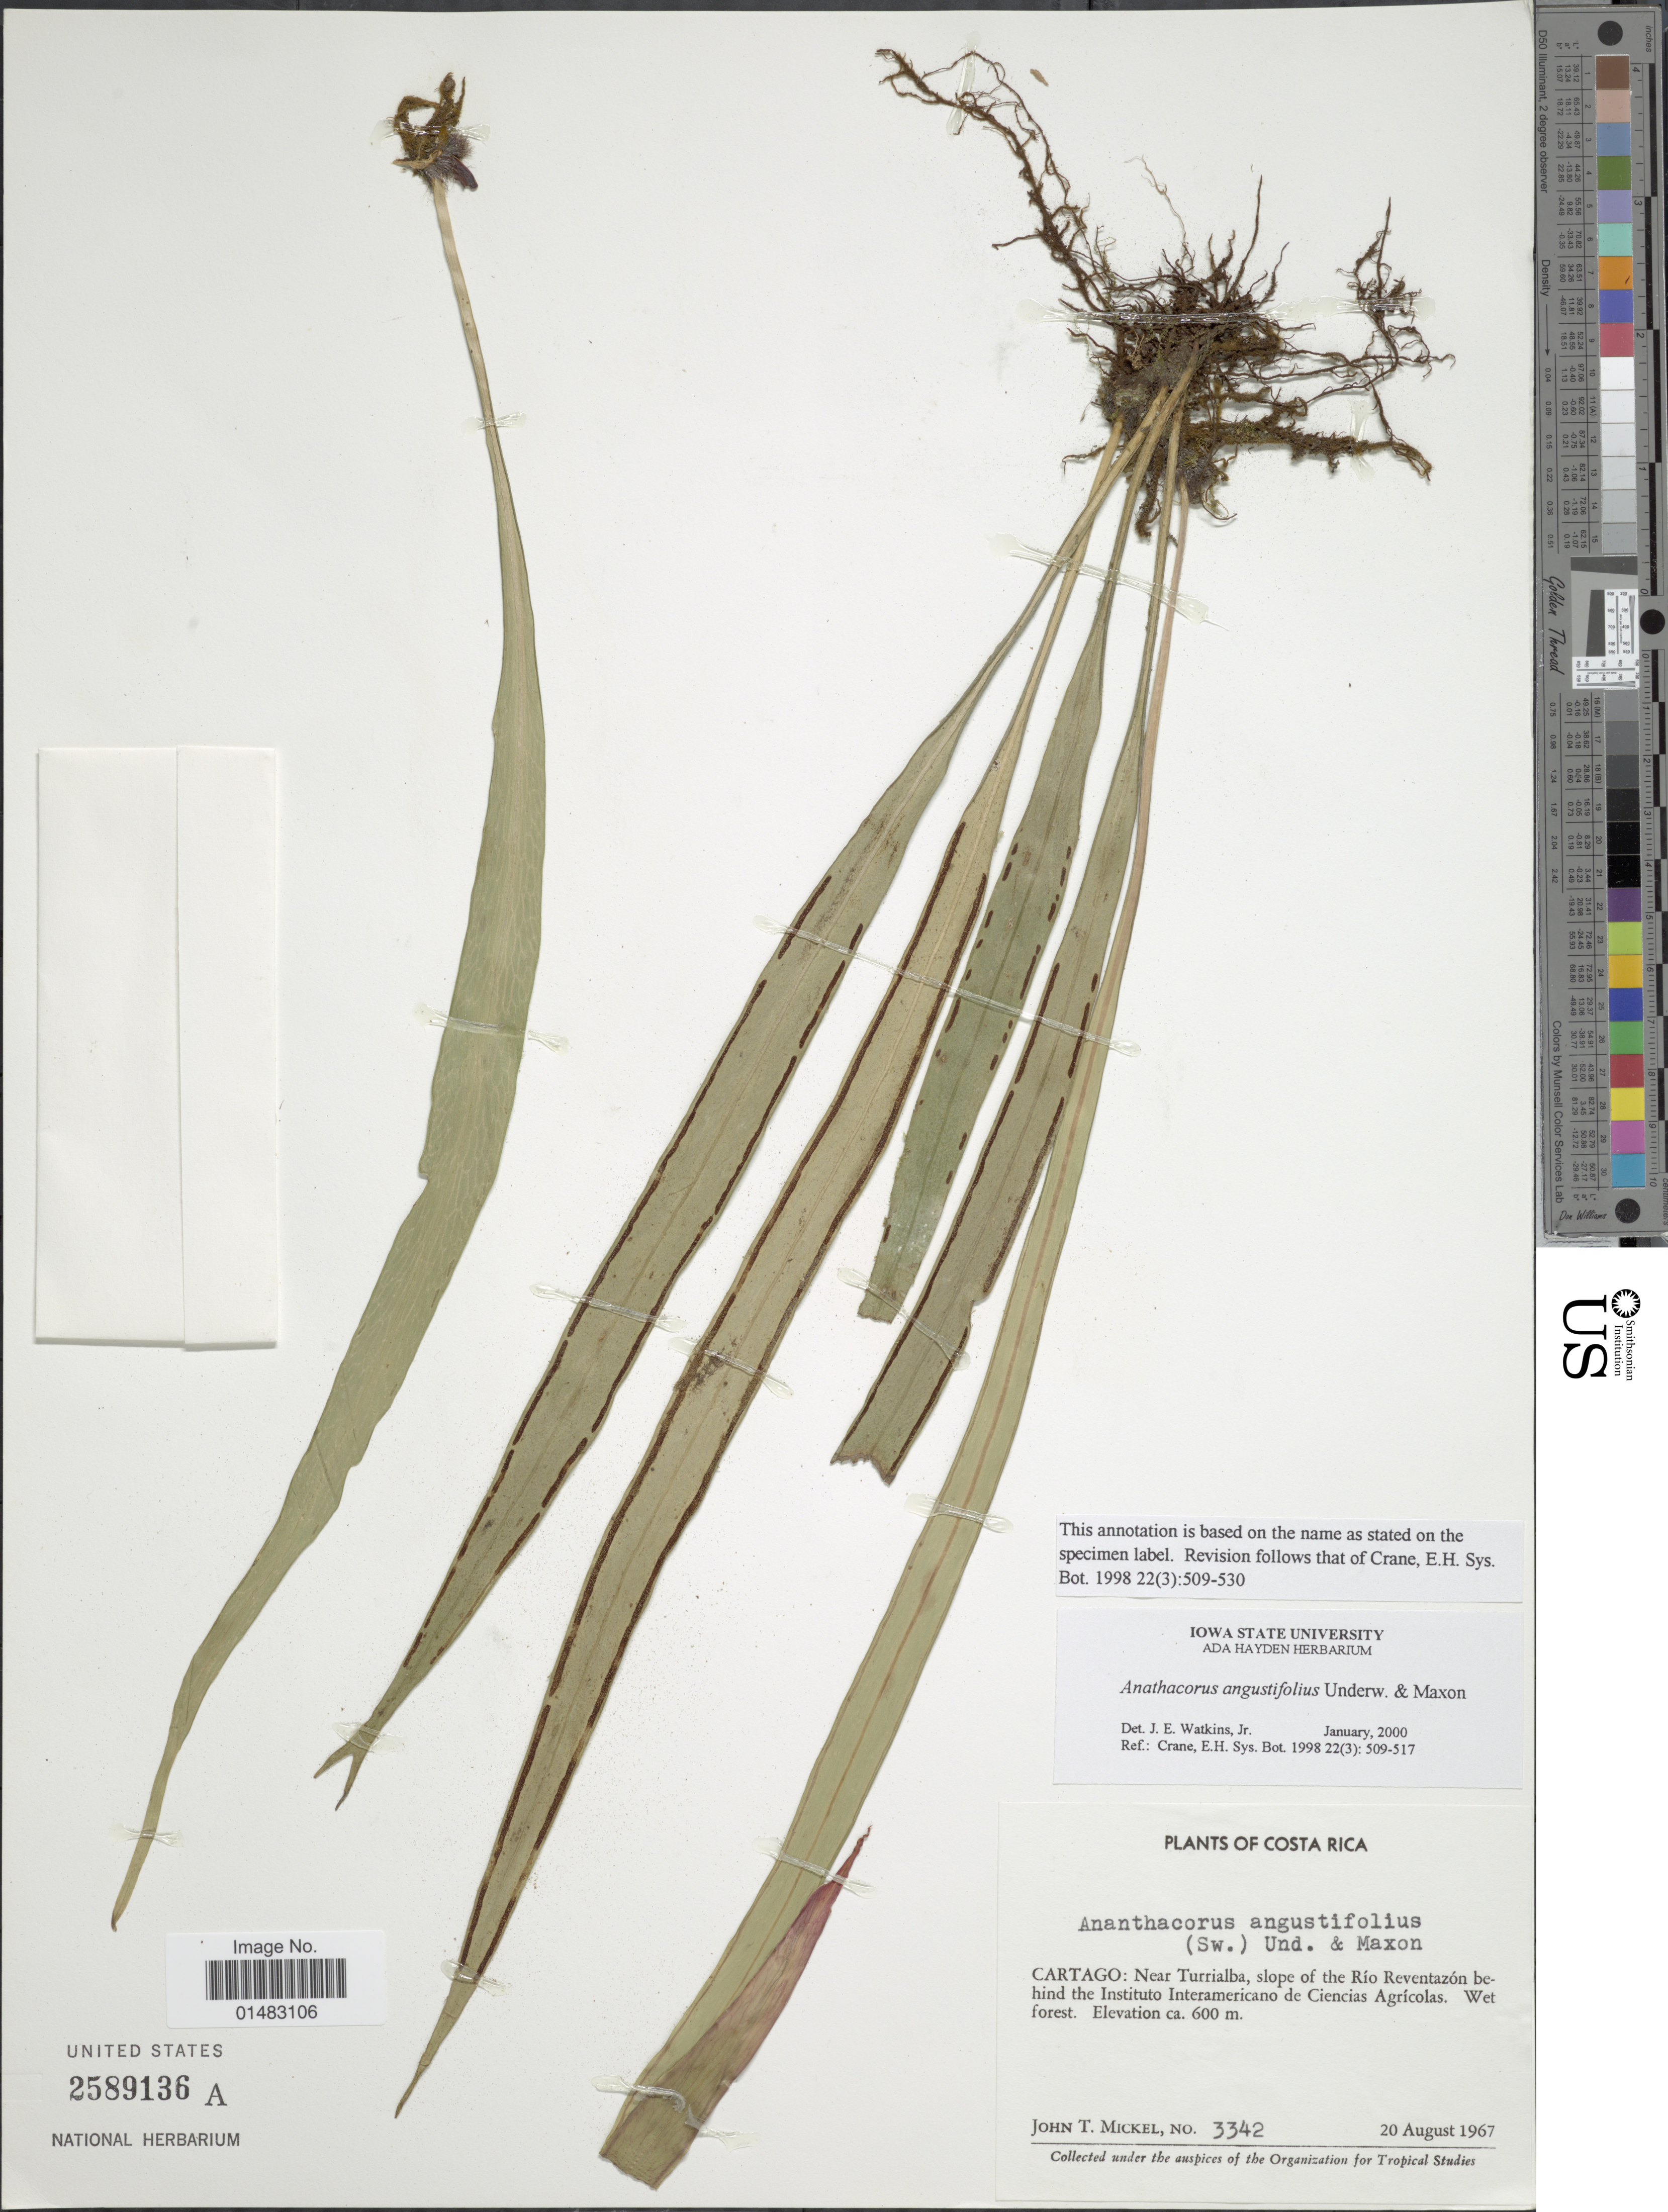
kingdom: Plantae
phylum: Tracheophyta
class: Polypodiopsida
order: Polypodiales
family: Pteridaceae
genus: Ananthacorus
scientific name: Ananthacorus angustifolius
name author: (Sw.) Underw. & Maxon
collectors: J. T. Mickel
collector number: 3342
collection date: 1967-08-20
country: Costa Rica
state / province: Cartago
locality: Near Turrialba, slope of the Rio Reventazon behind the Instituto Interamericano de Ciencias Agricolas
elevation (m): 600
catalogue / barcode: US 2589136A